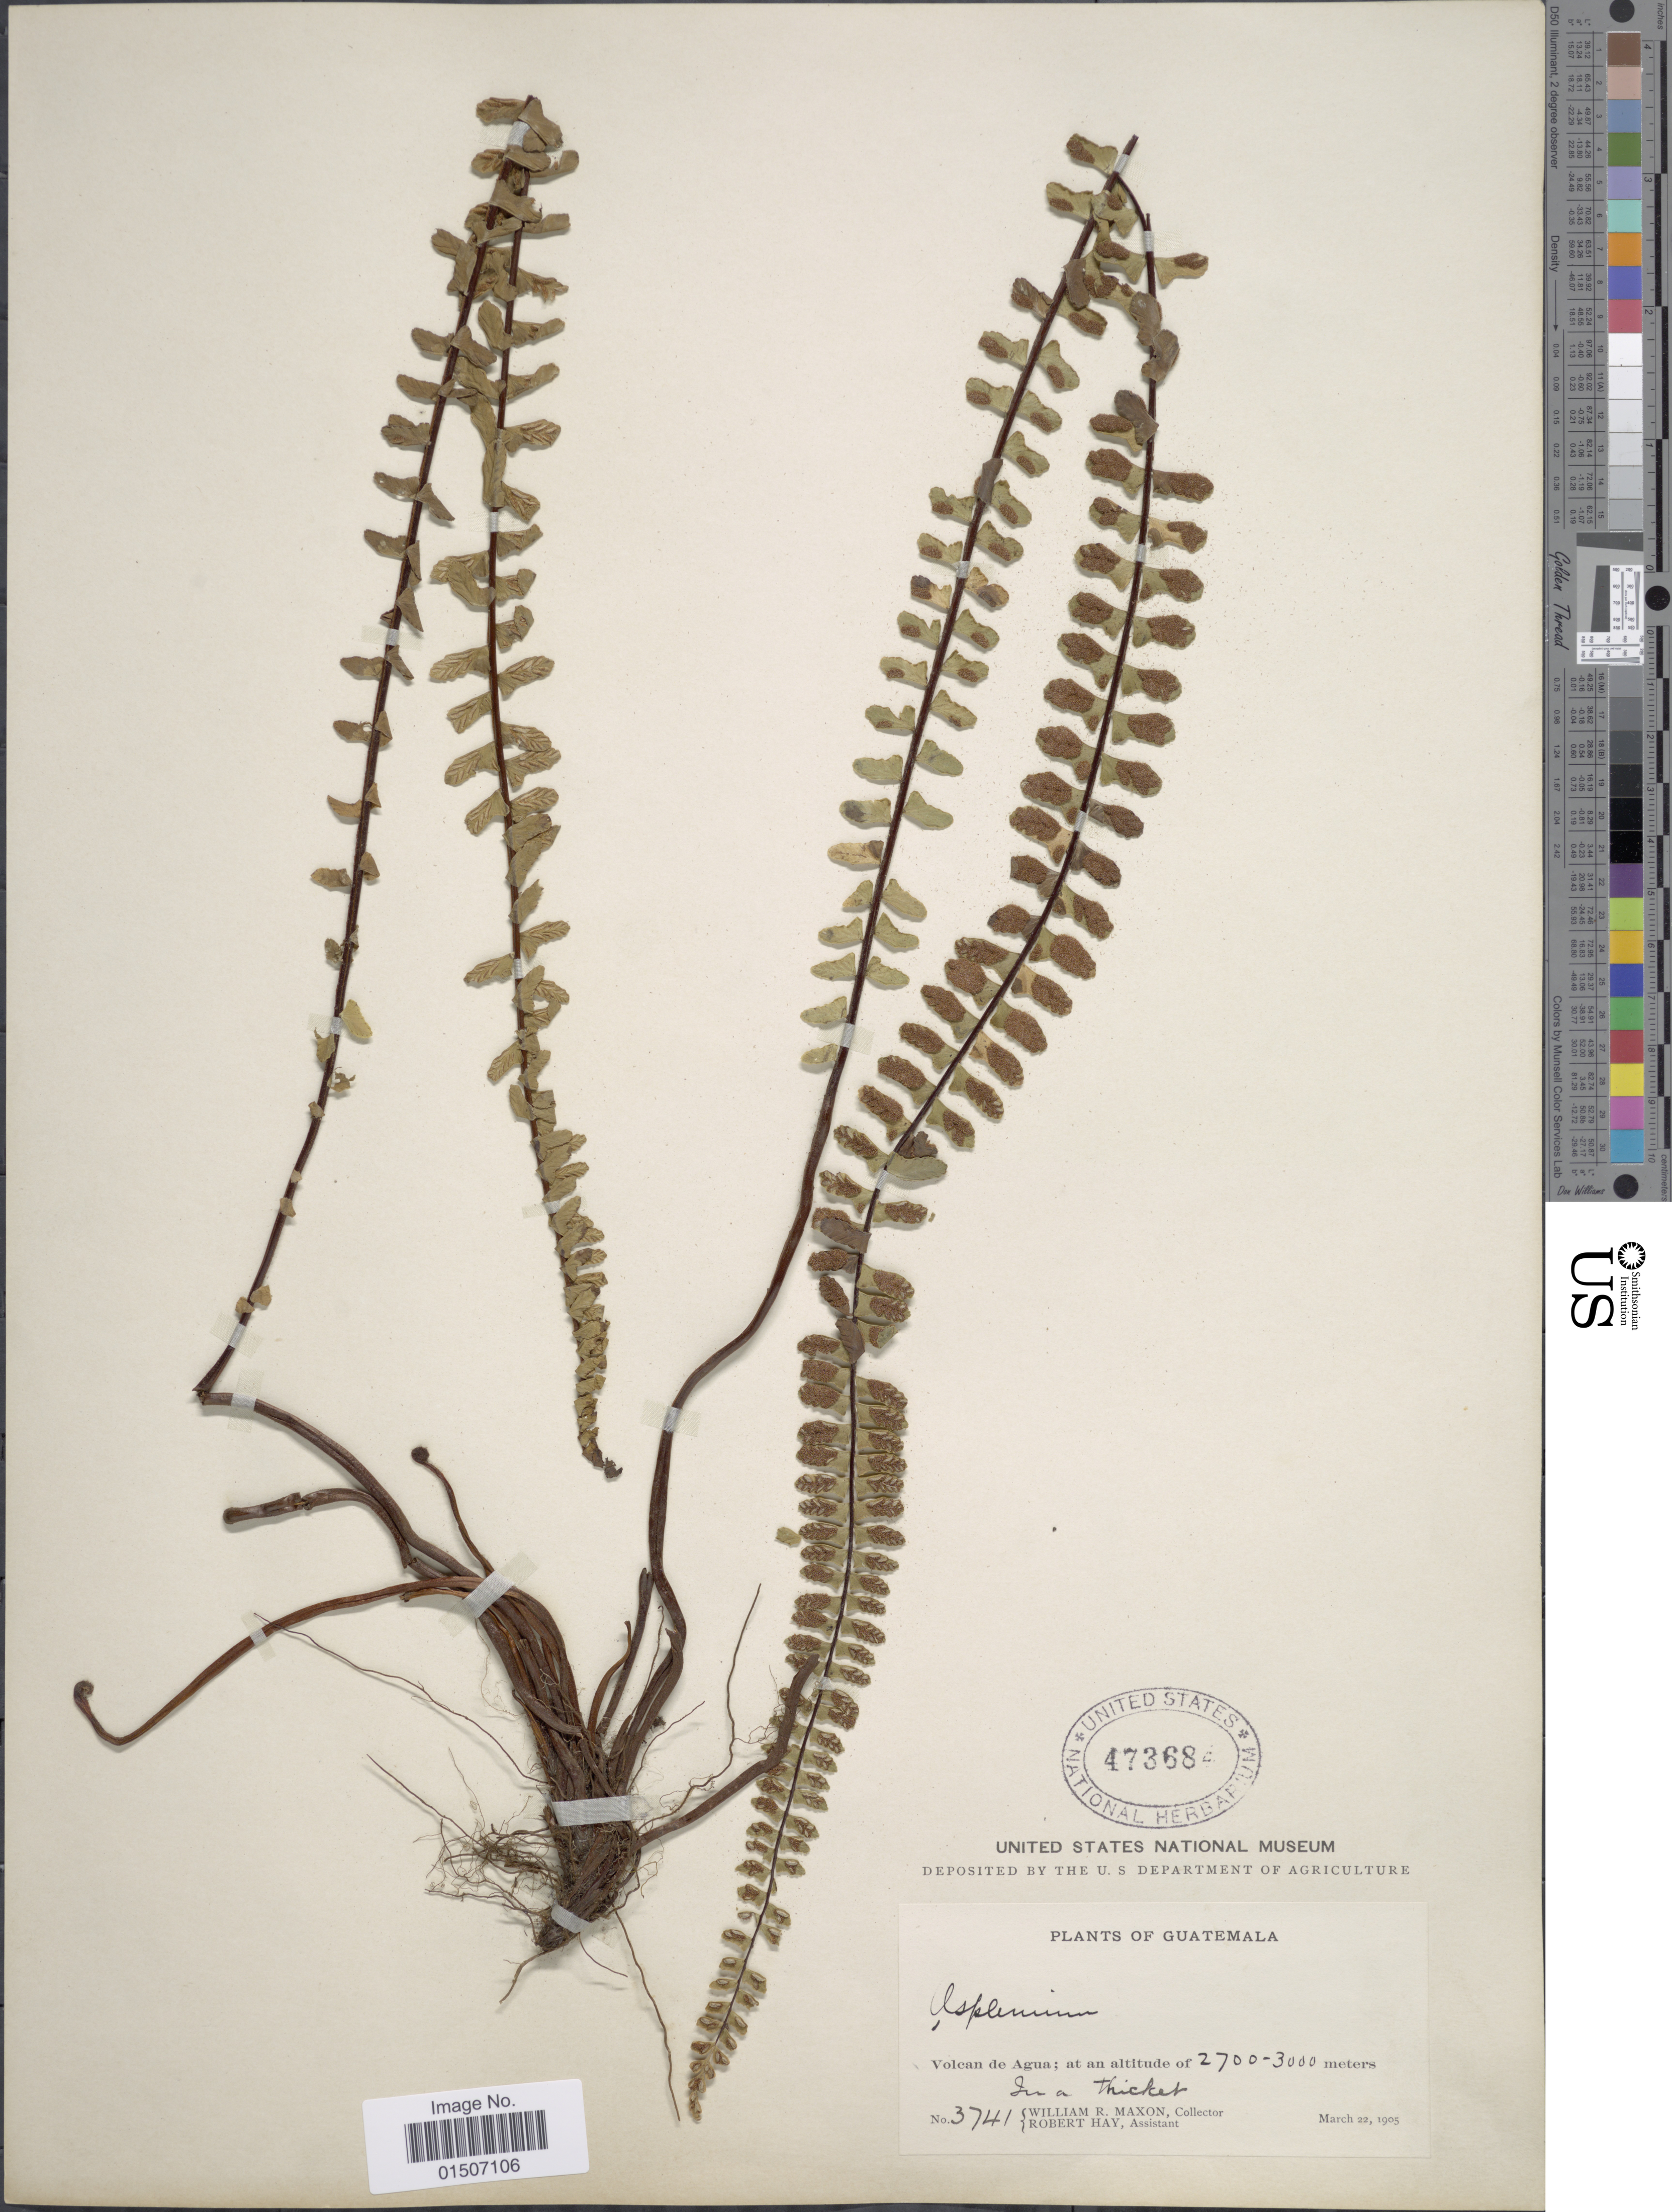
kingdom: Plantae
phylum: Tracheophyta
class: Polypodiopsida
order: Polypodiales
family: Aspleniaceae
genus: Asplenium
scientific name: Asplenium monanthes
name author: L.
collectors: W. R. Maxon & R. H. Hay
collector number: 3741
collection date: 1905-03-22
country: Guatemala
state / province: Guatemala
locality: Volcan de Agua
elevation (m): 2700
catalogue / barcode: US 473684